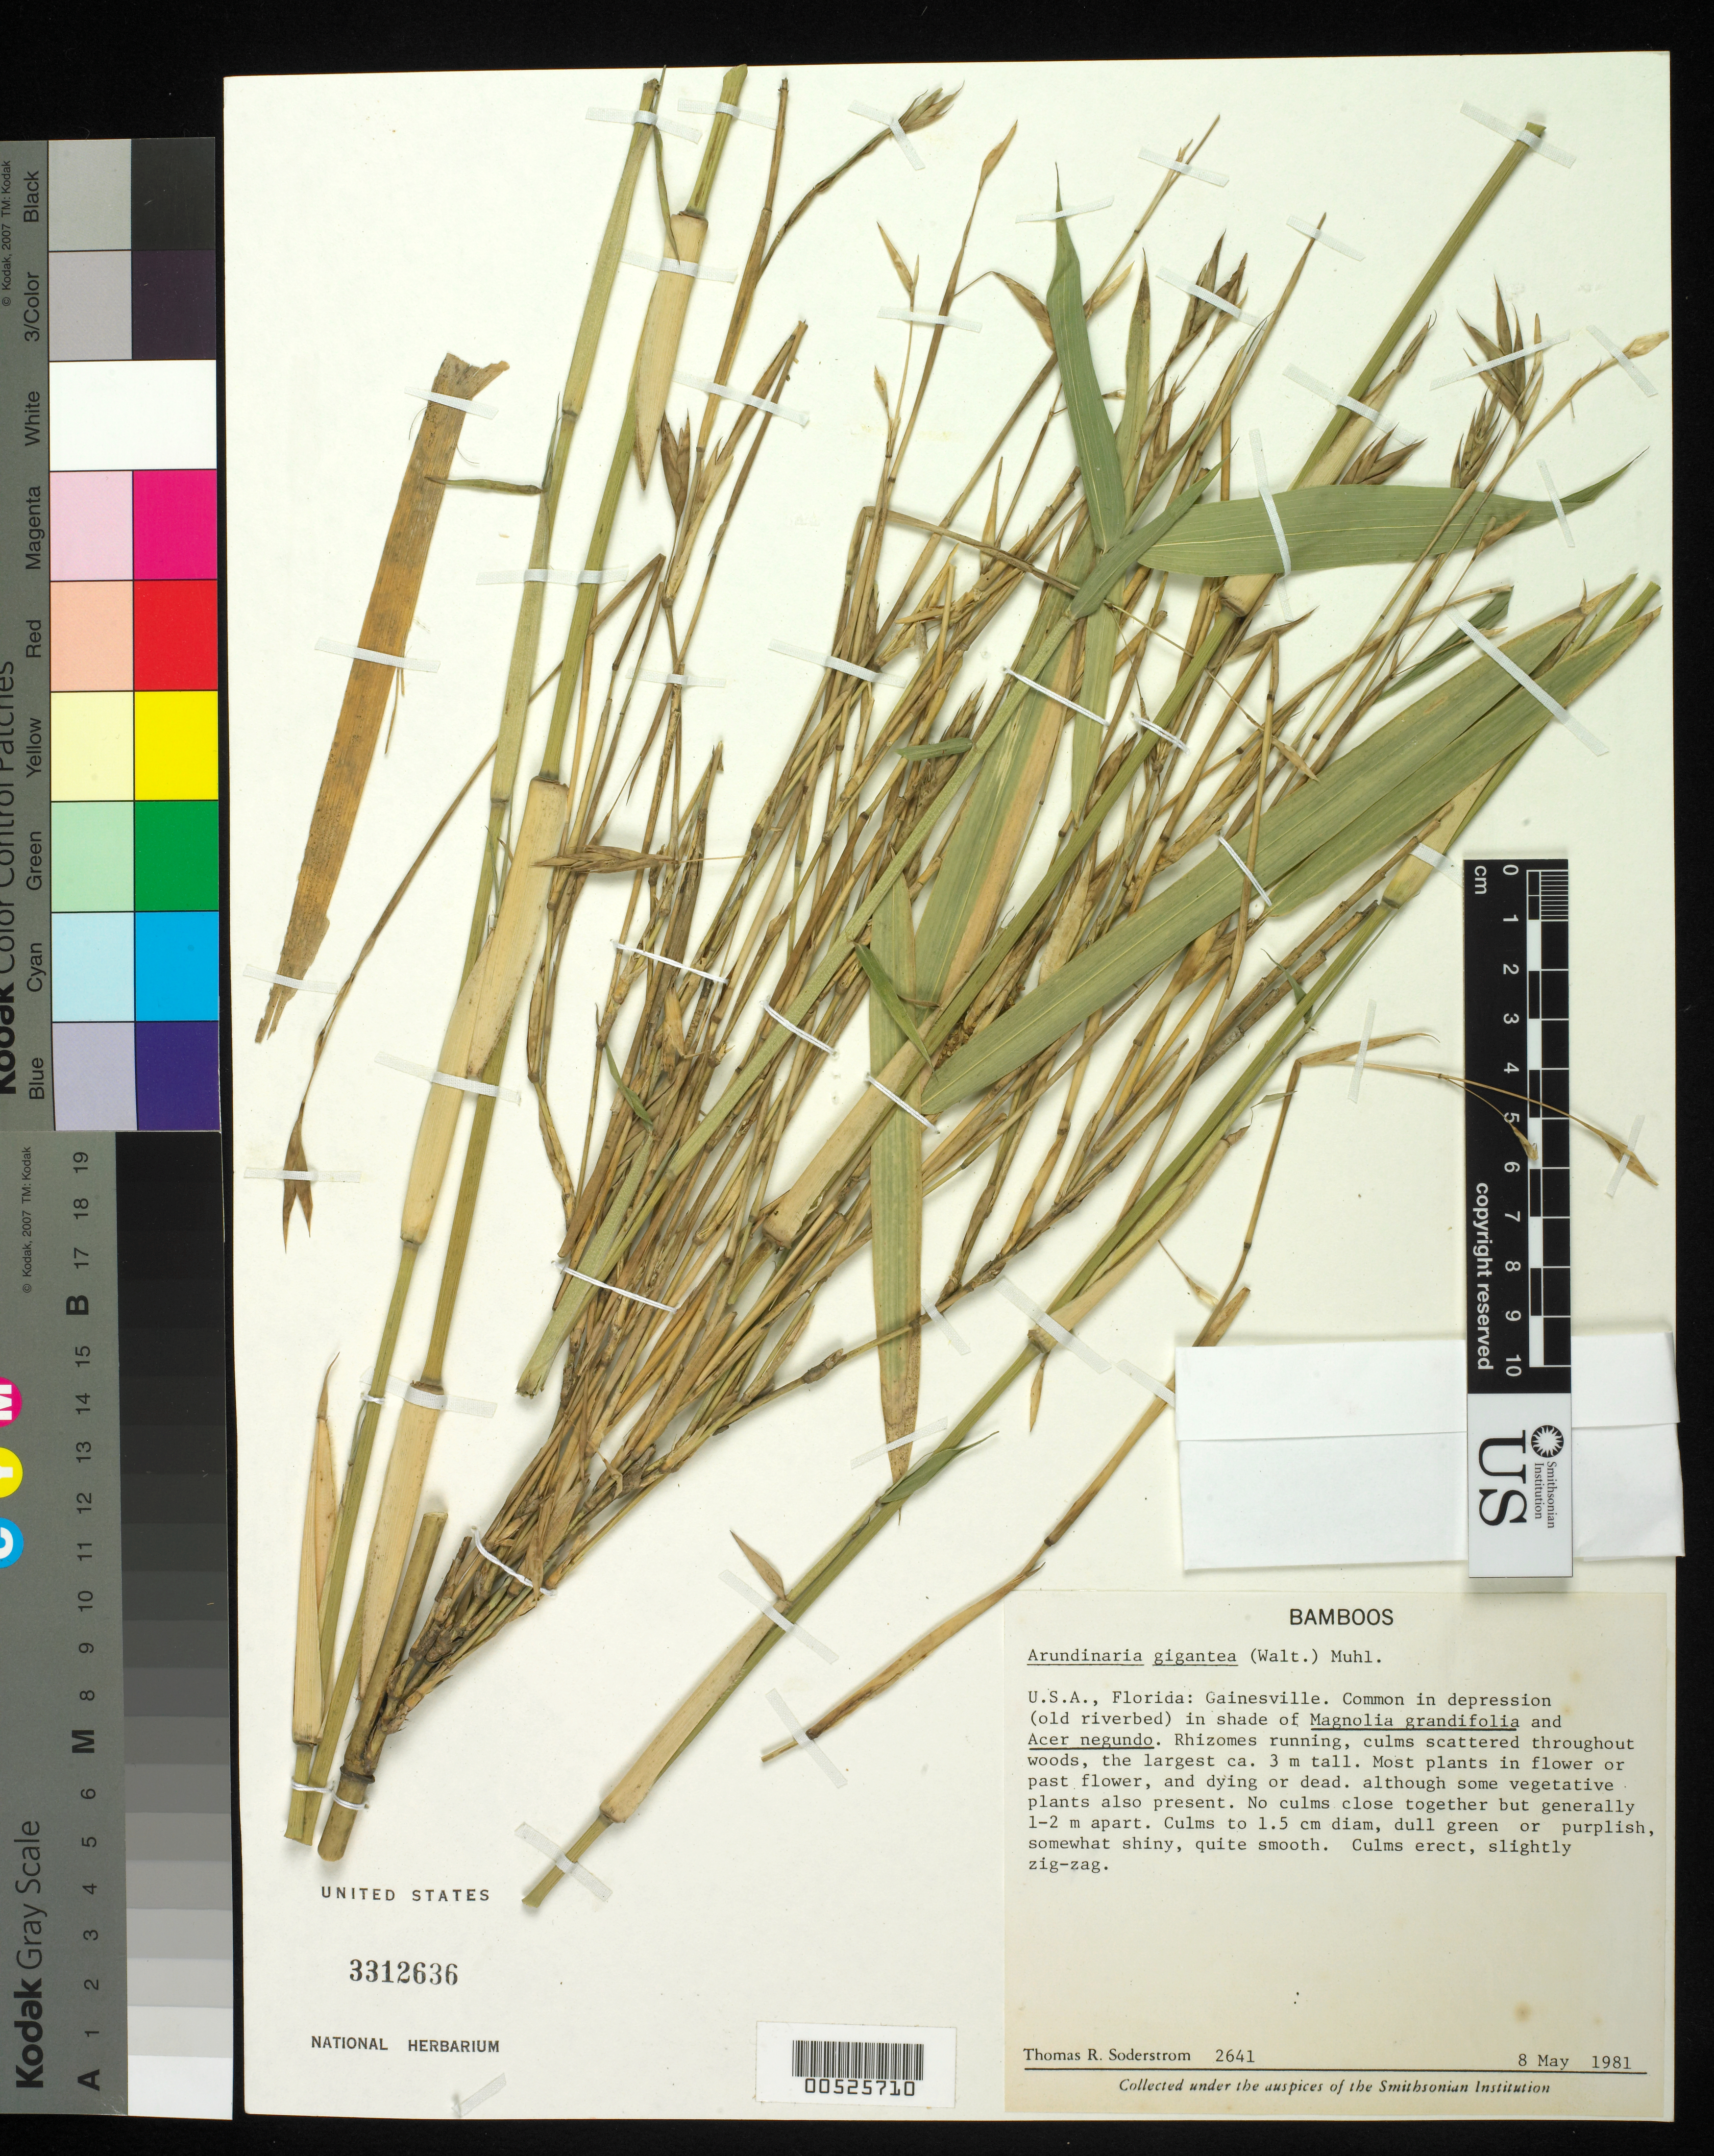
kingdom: Plantae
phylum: Tracheophyta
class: Liliopsida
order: Poales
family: Poaceae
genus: Arundinaria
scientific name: Arundinaria gigantea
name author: (Walter) Muhl.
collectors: T. R. Soderstrom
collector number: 2641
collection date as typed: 08 May 1981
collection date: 1981-05-08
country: United States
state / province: Florida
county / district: Alachua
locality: Gainsville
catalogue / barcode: US 3312636